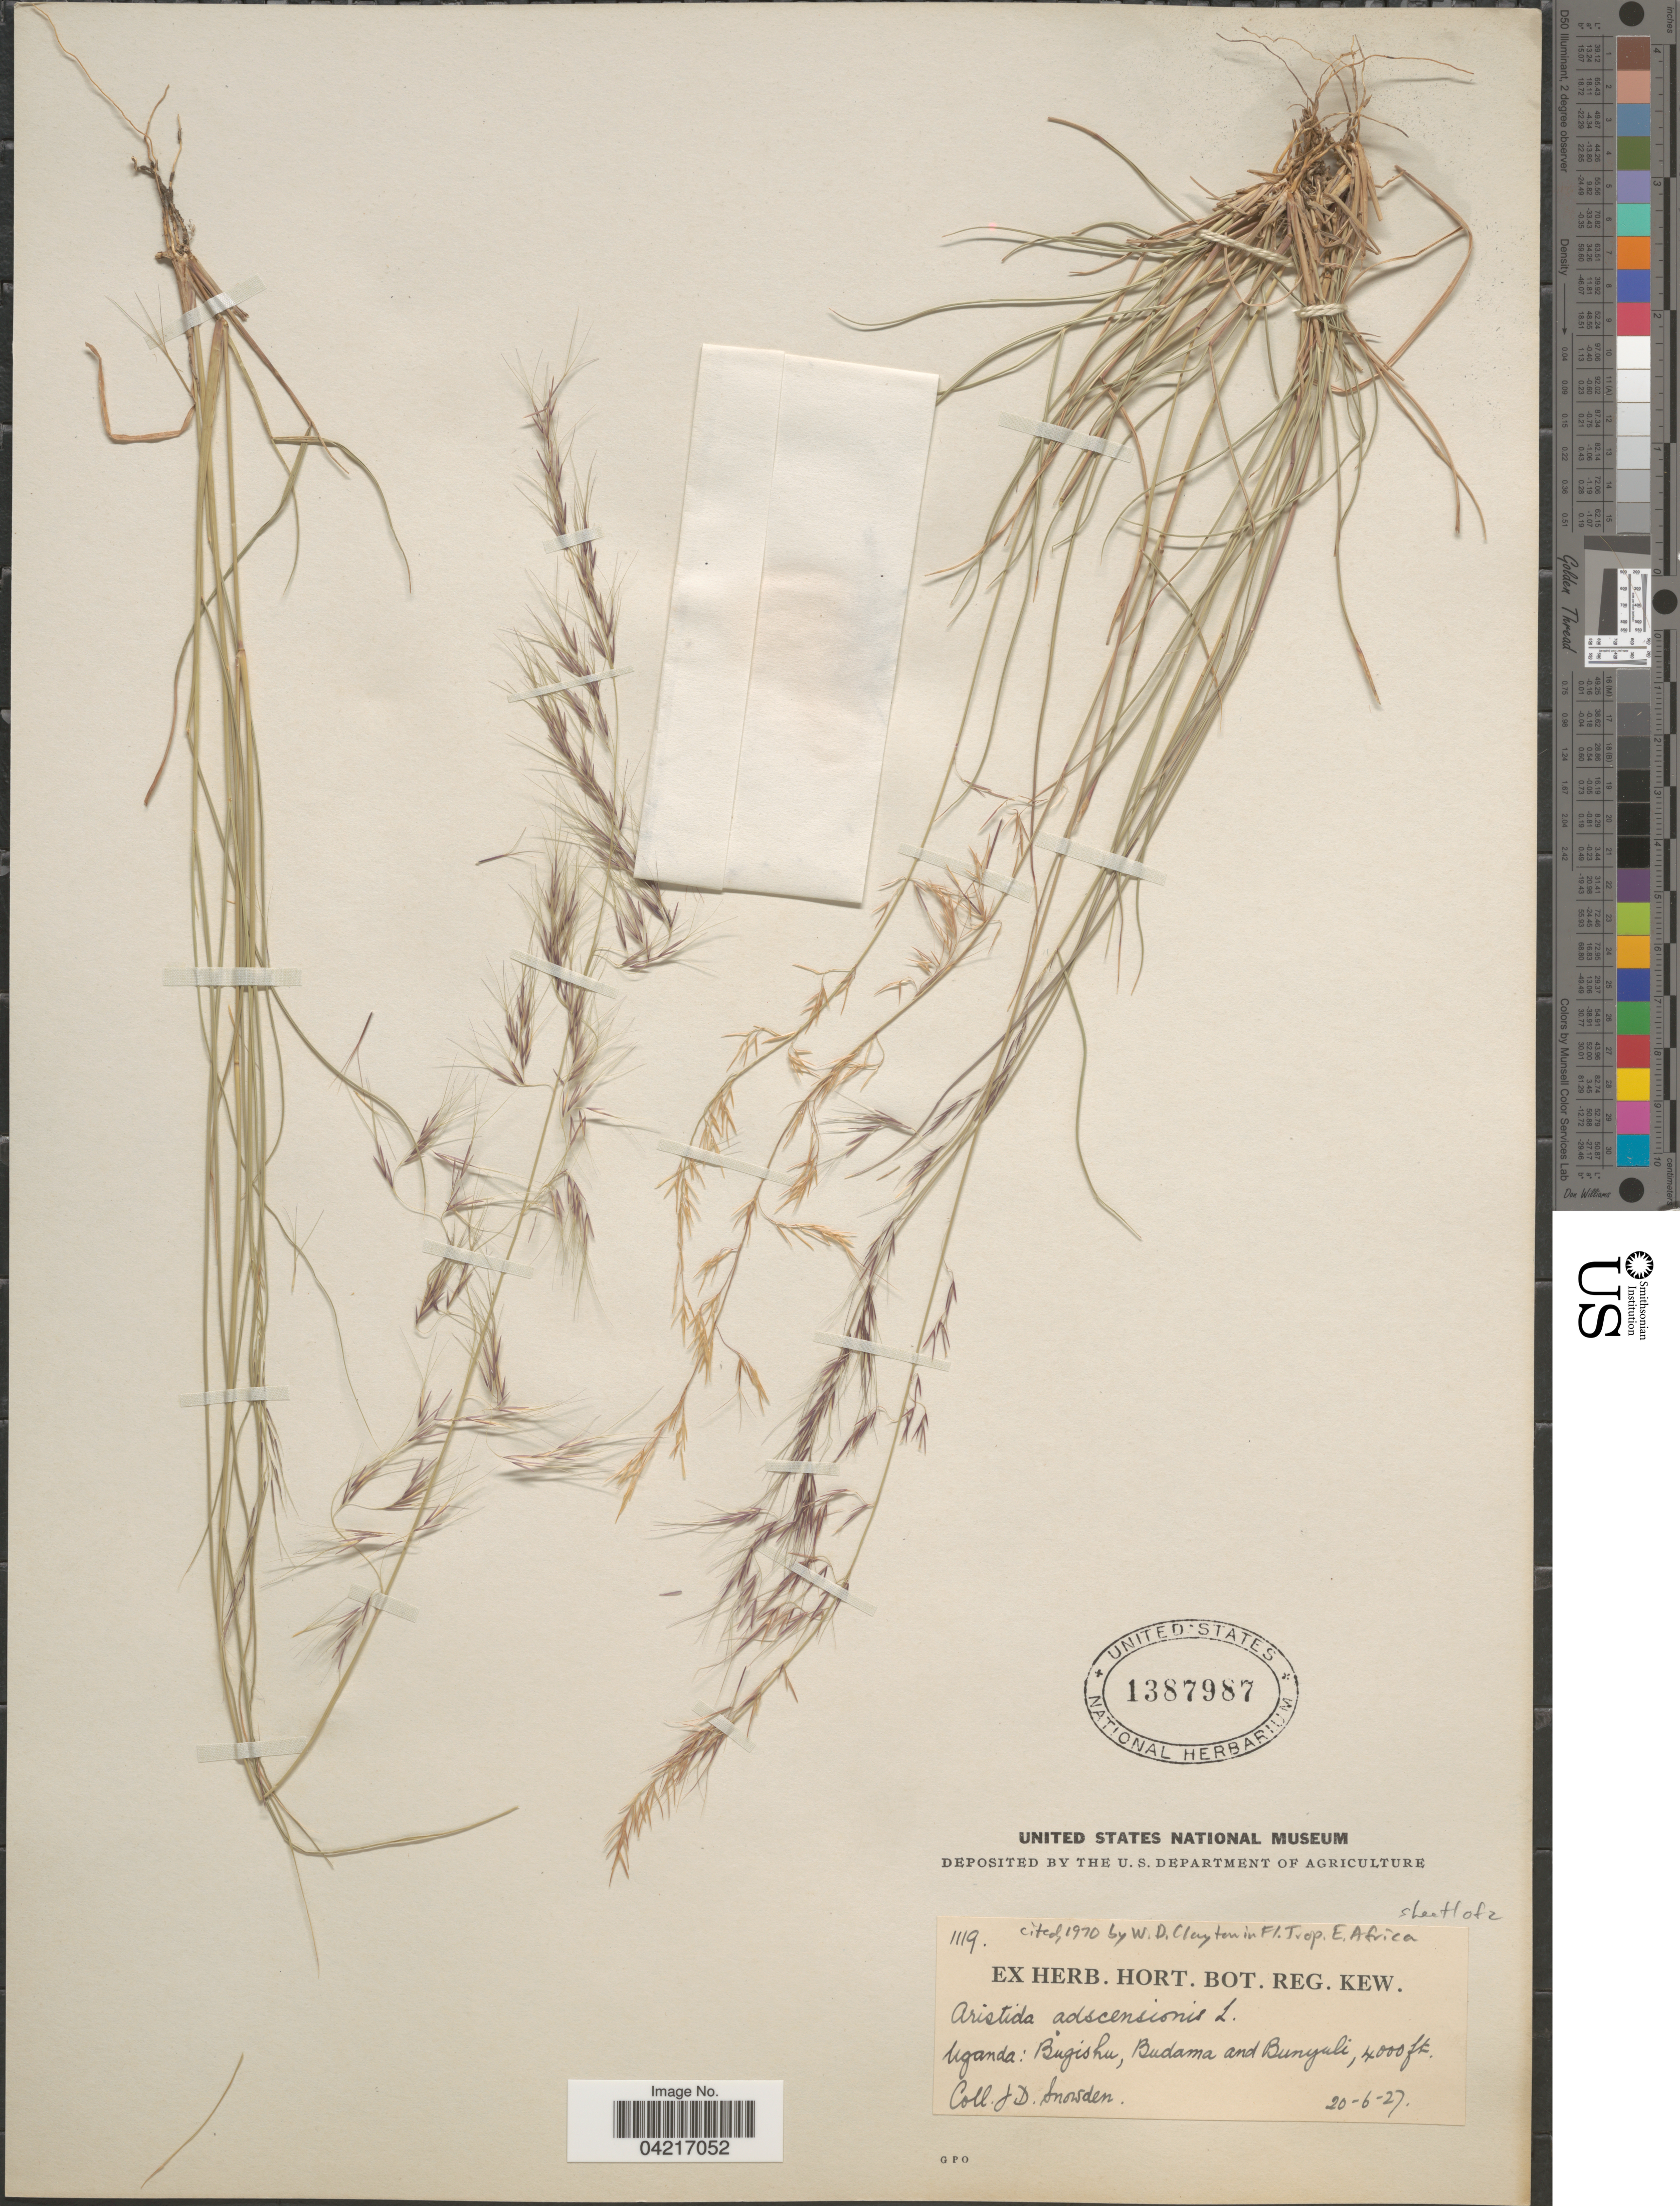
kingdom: Plantae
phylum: Tracheophyta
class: Liliopsida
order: Poales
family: Poaceae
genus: Aristida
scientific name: Aristida adscensionis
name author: L.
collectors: J. Snowden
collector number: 1119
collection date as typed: Transcribed d/m/y: 20/6/27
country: Uganda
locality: Bugishu, Budama and Bunyuli.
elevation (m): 1219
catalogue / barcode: US 1387987